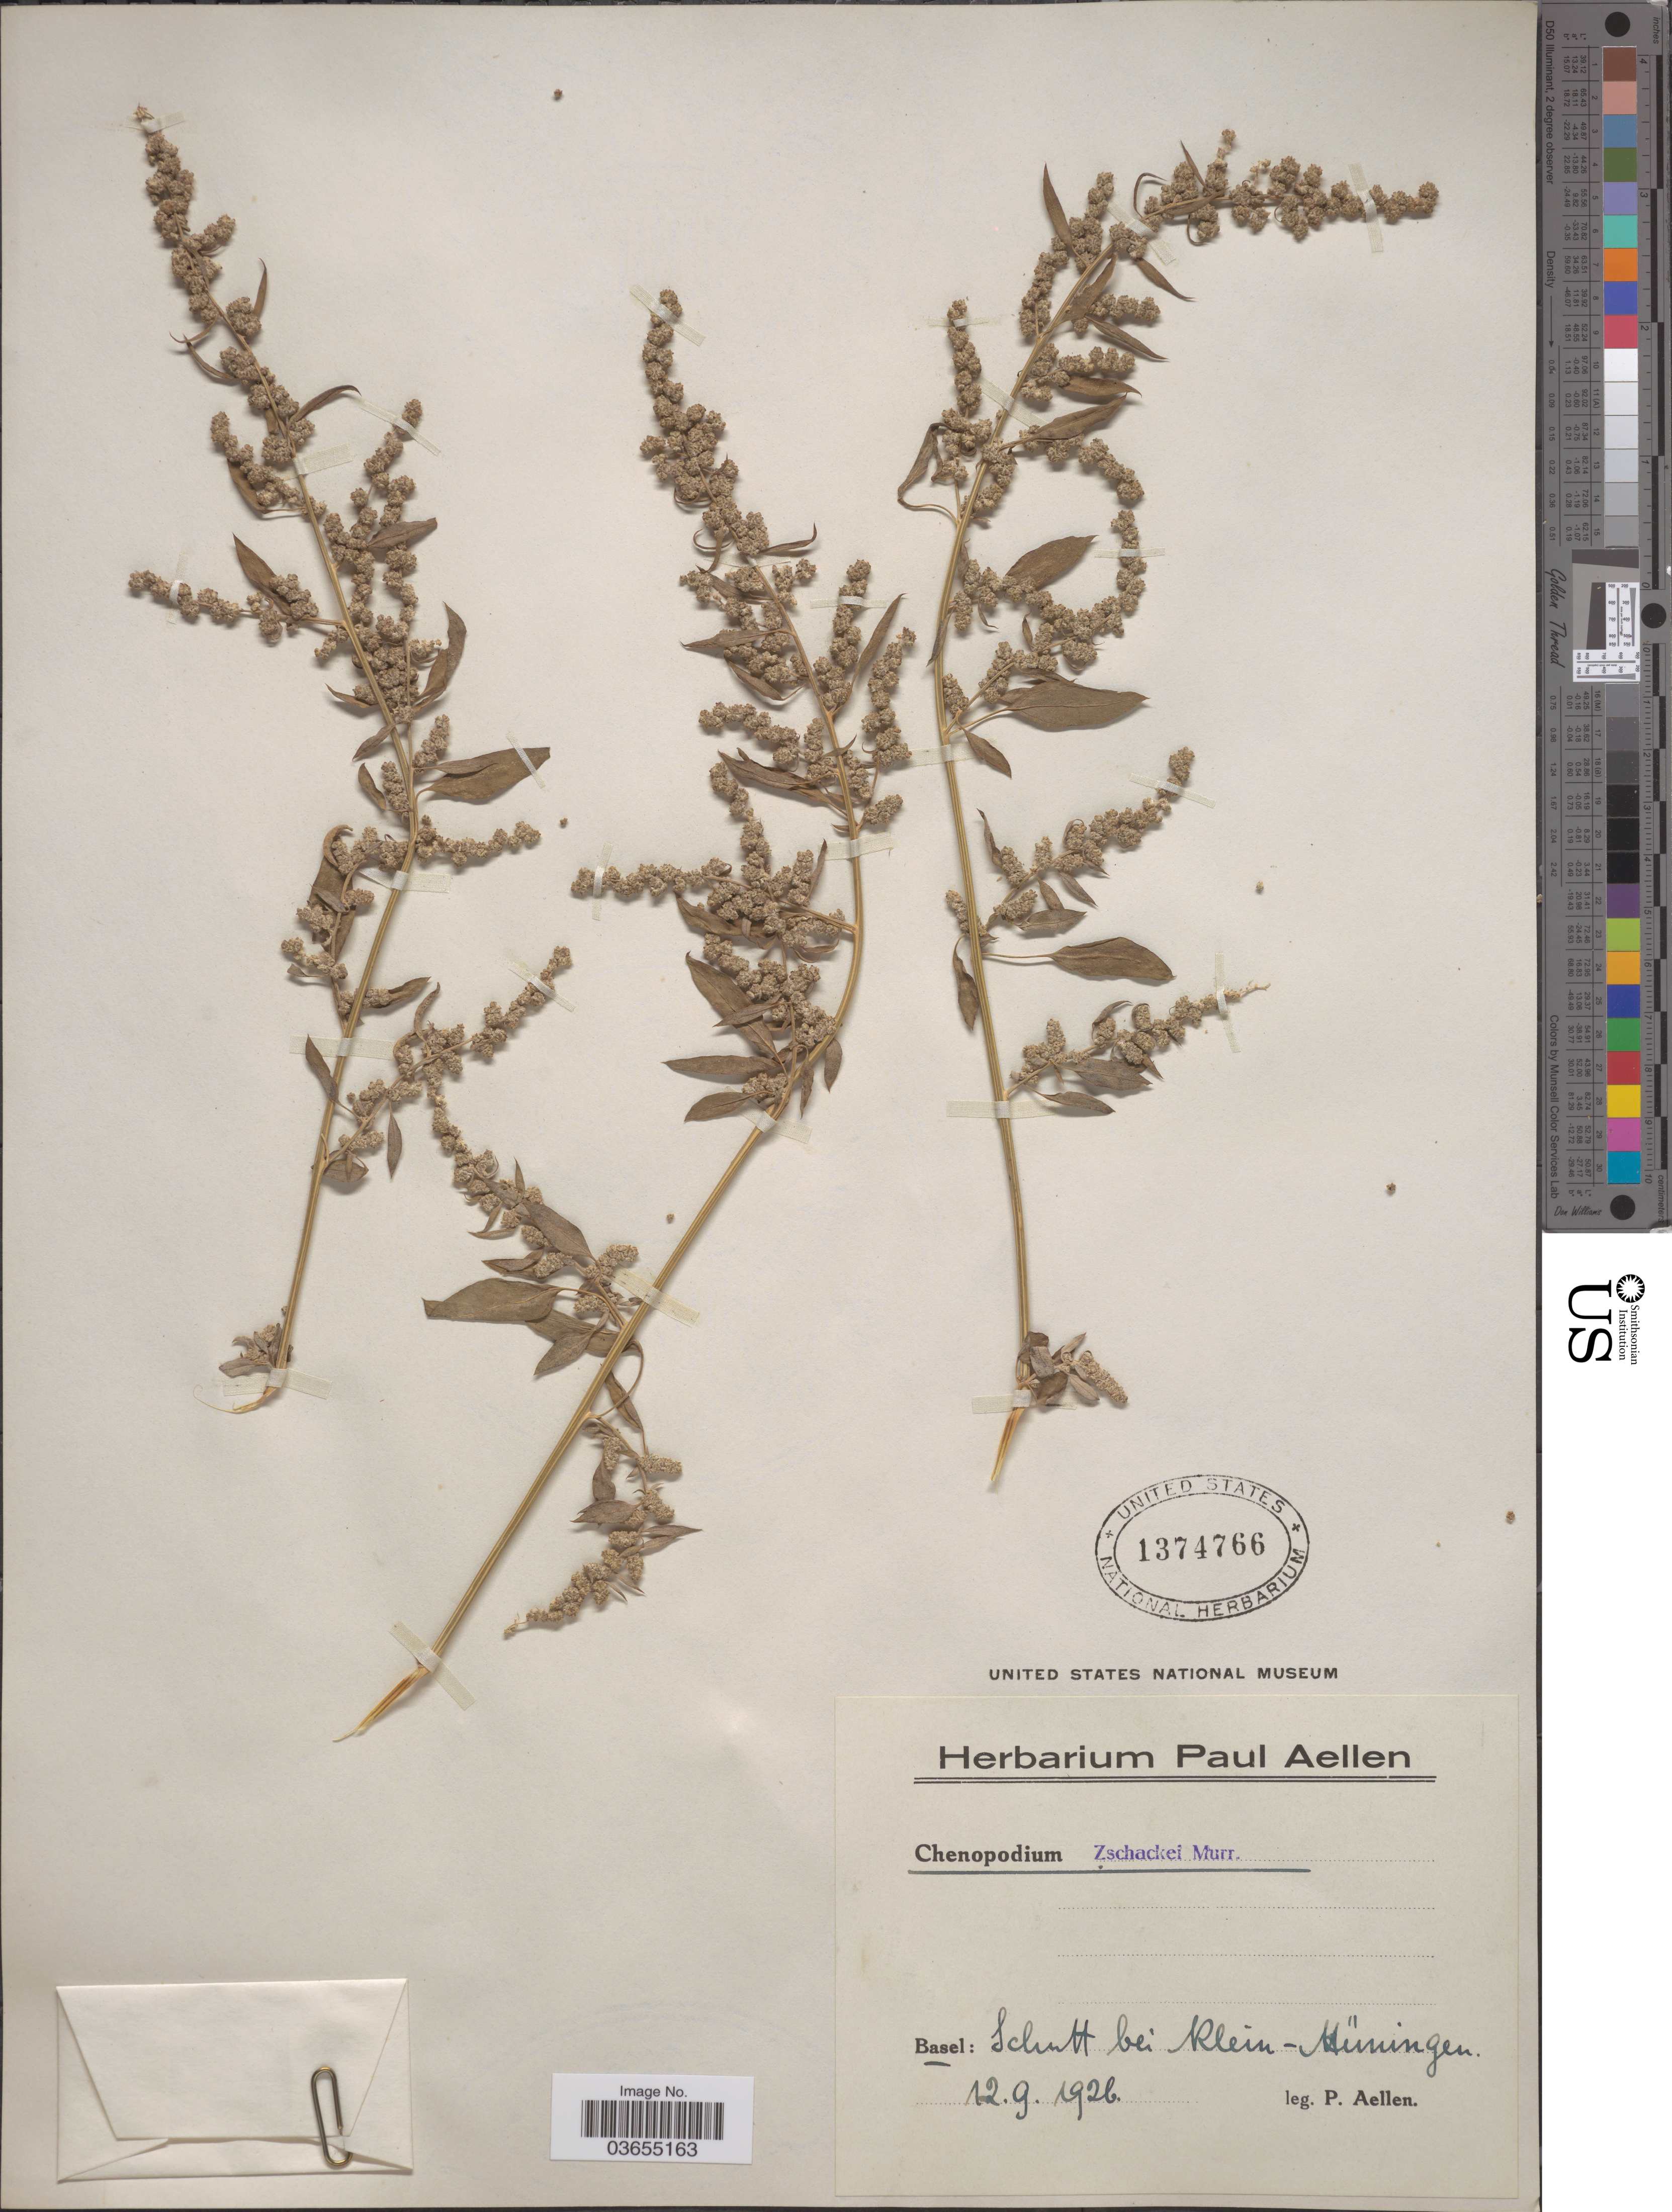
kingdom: Plantae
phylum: Tracheophyta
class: Magnoliopsida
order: Caryophyllales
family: Amaranthaceae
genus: Chenopodium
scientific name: Chenopodium zschackei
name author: Murr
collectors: P. Aellen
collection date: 1926-09-12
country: Switzerland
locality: Basel: Schutt bei Klein-Hüningen.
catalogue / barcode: US 1374766